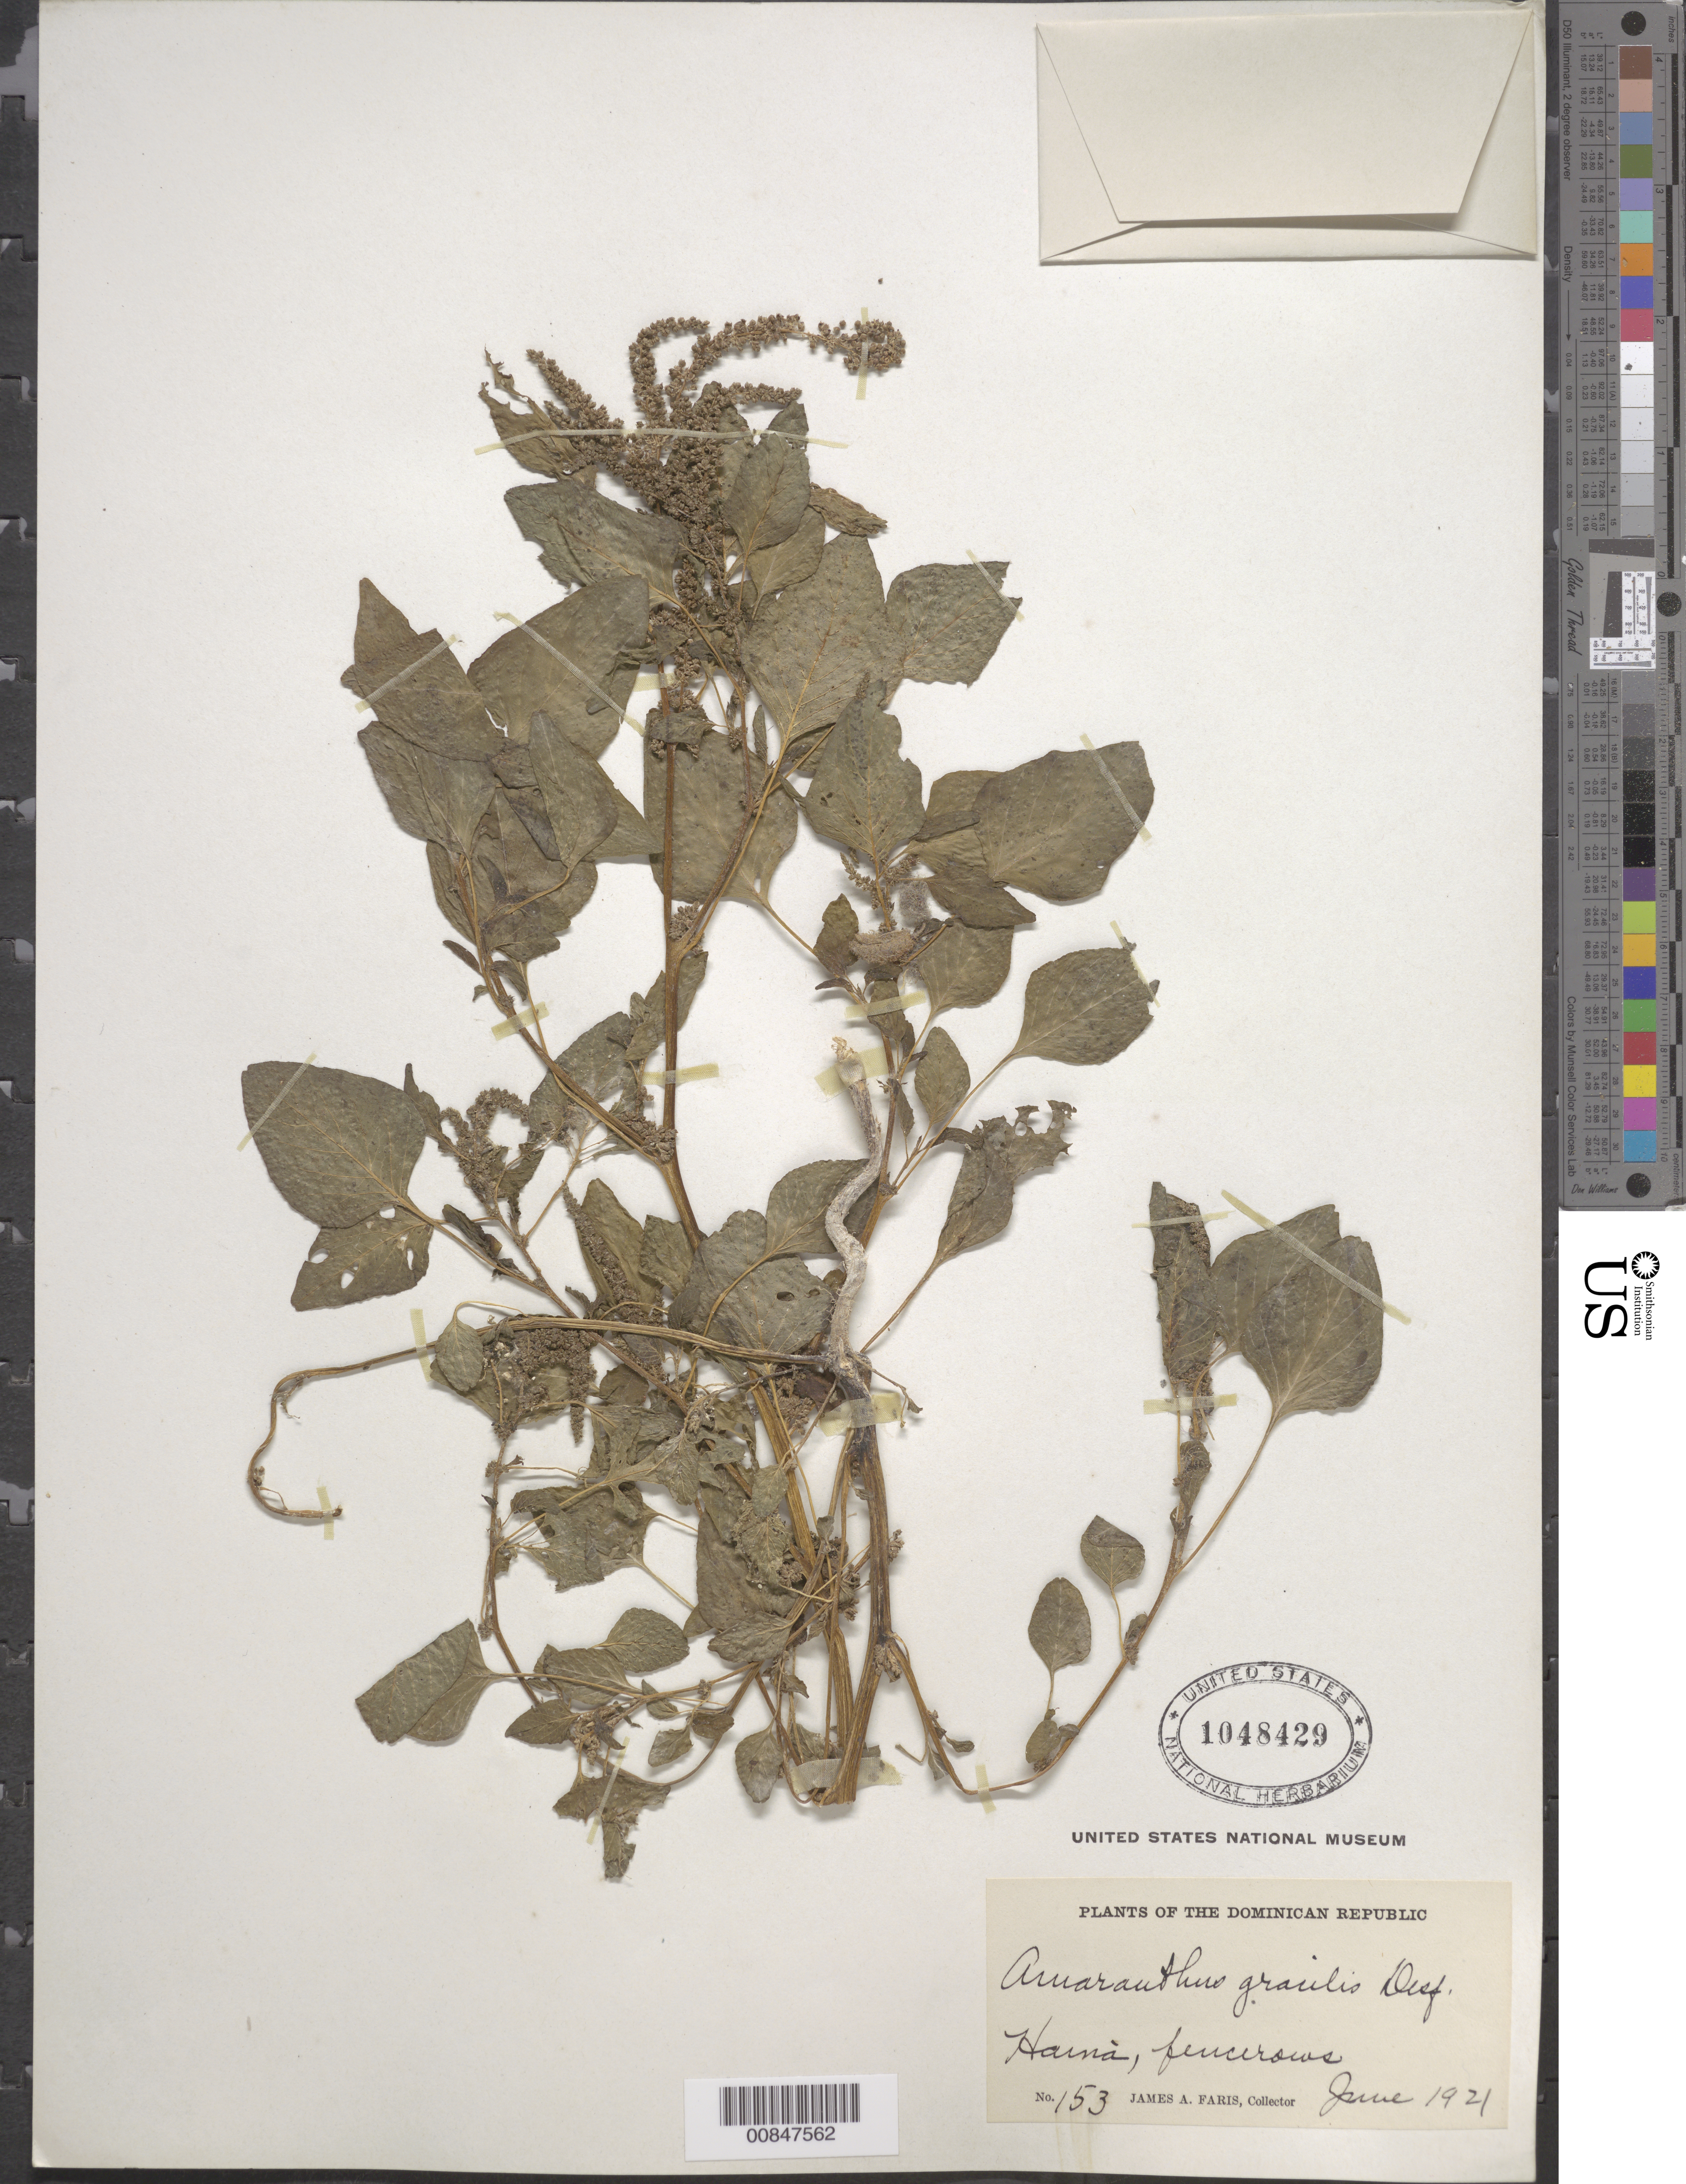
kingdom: Plantae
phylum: Tracheophyta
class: Magnoliopsida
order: Caryophyllales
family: Amaranthaceae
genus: Amaranthus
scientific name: Amaranthus viridis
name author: L.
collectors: J. Faris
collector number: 153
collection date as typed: Jun 1921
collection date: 1921-06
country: Dominican Republic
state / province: San Cristóbal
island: Hispaniola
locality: Haina.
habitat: Fencerows.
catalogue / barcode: US 1048429